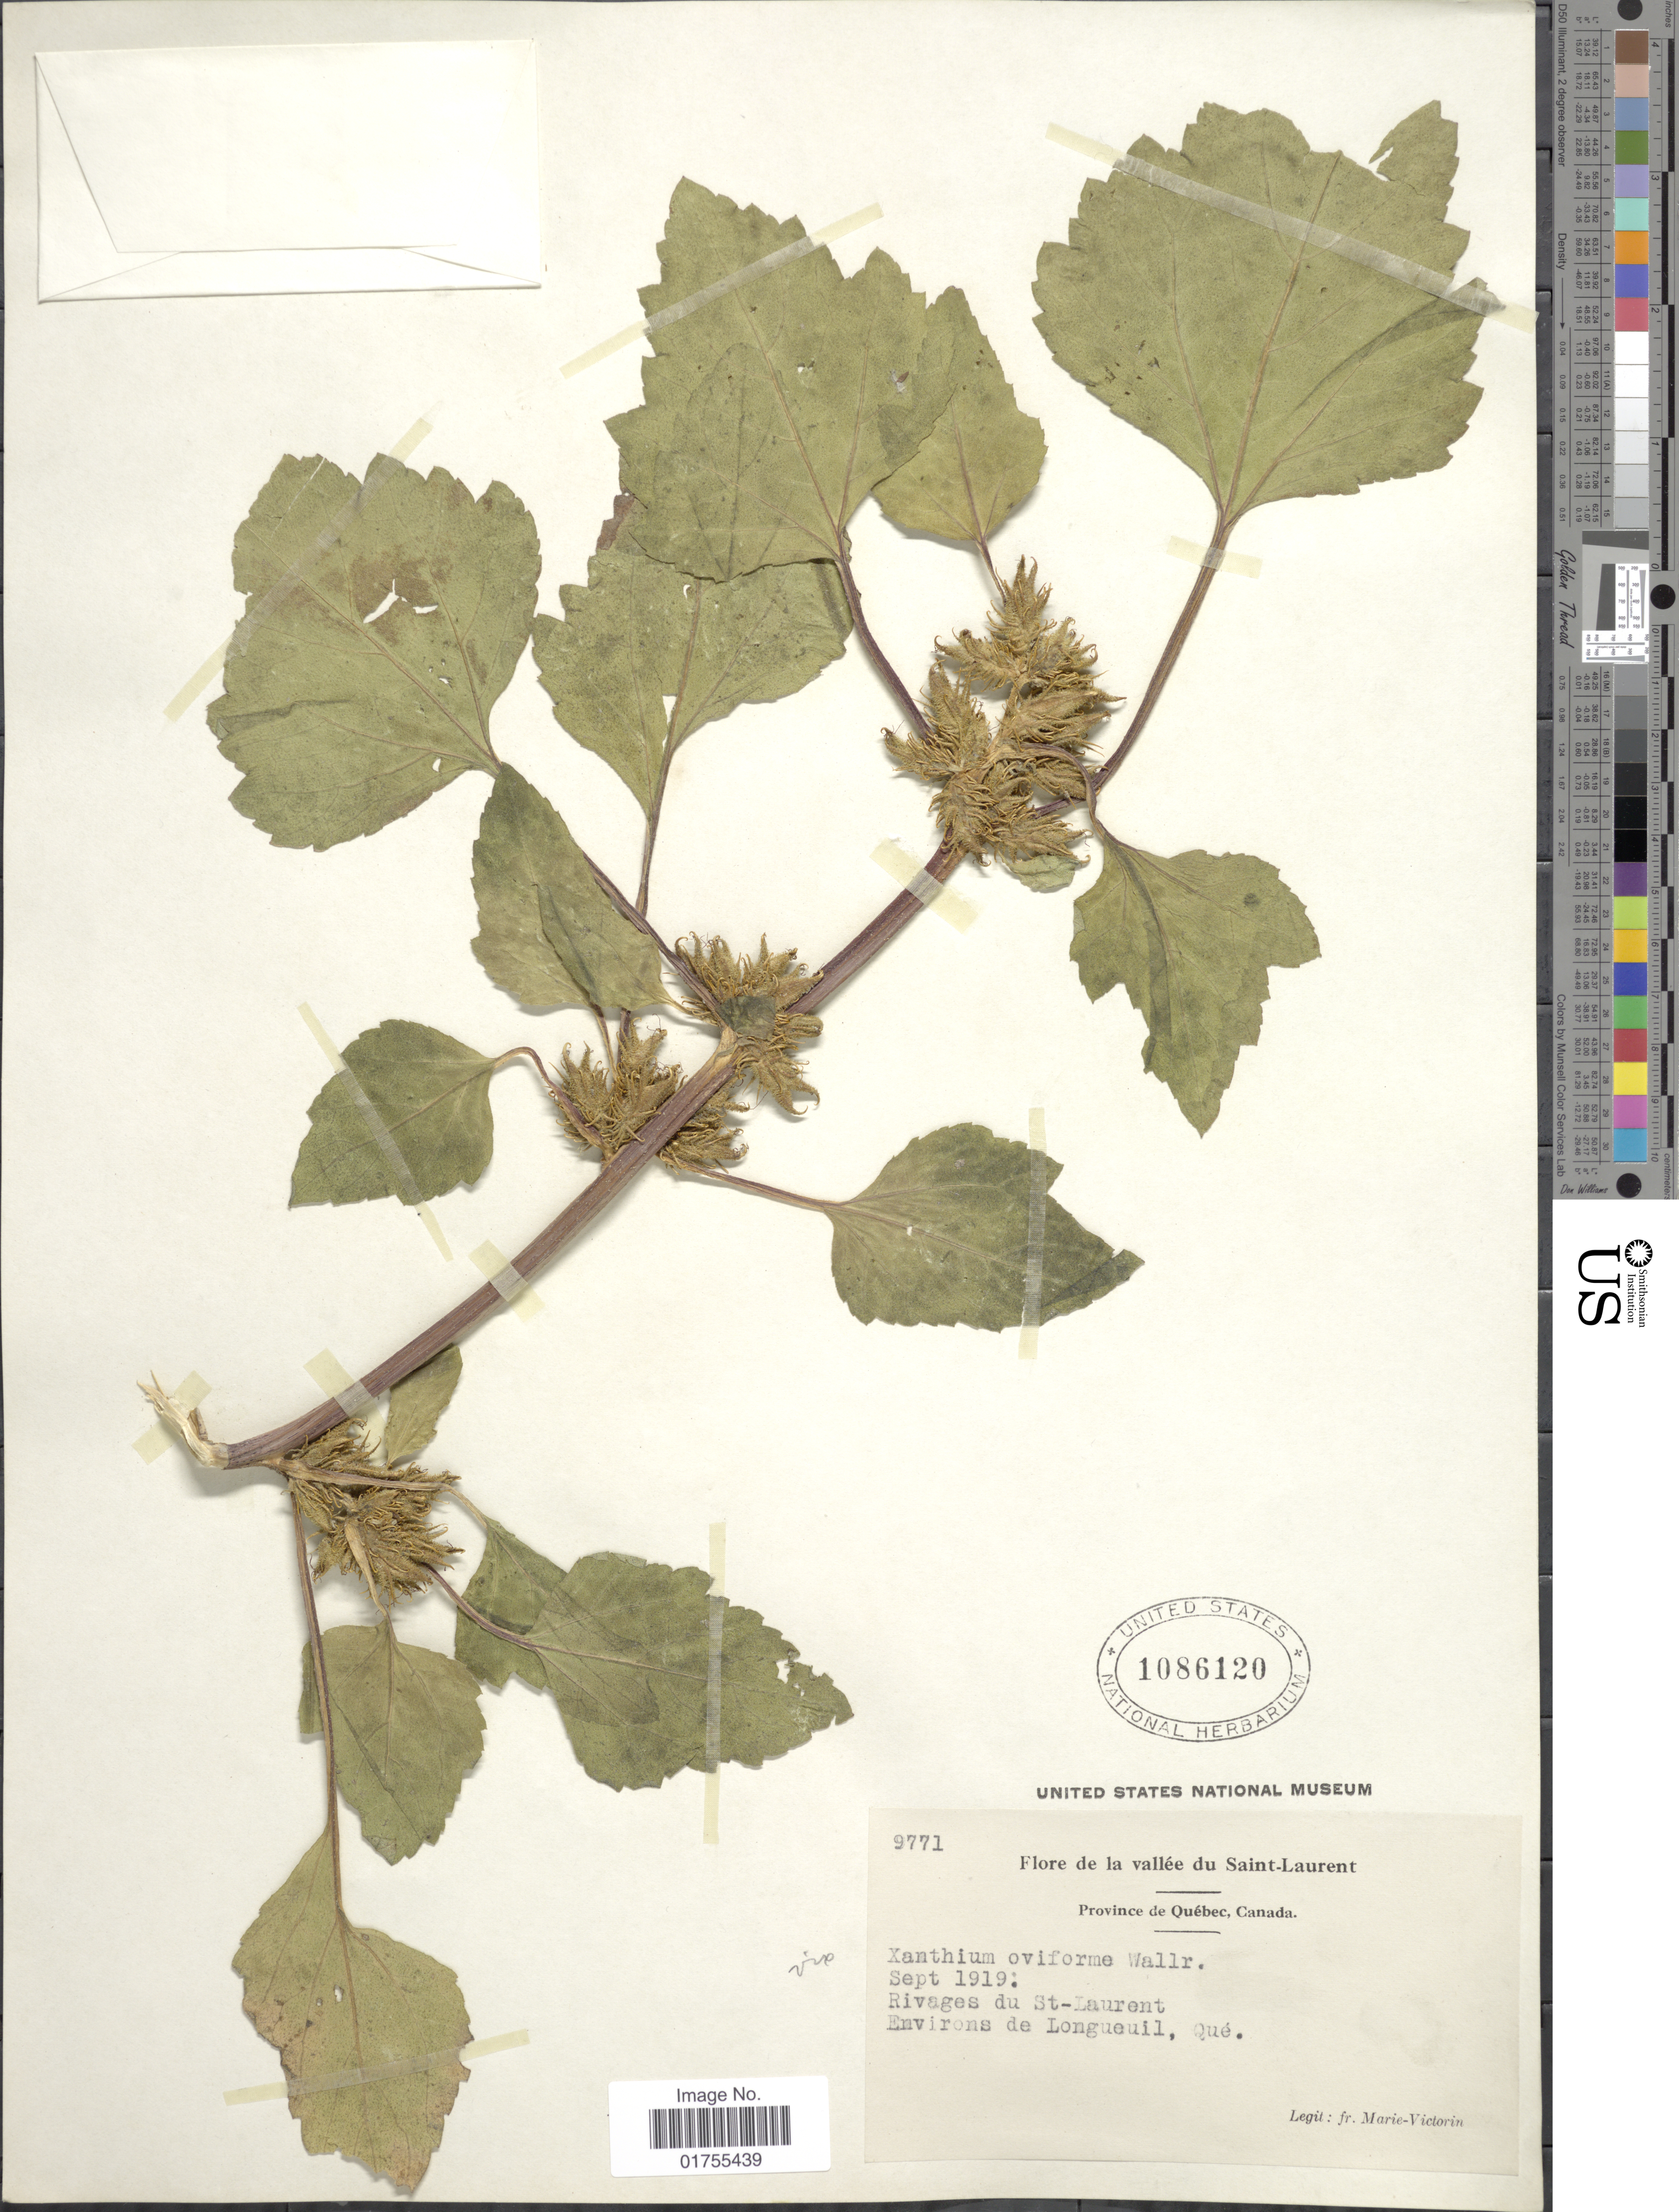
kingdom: Plantae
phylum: Tracheophyta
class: Magnoliopsida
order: Asterales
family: Asteraceae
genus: Xanthium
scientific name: Xanthium sp.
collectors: F. Marie-Victorin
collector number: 9771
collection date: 1919-09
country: Canada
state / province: Quebec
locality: De la vallée de Saint-Laurent, Rivages du St.-Laurent Environs de Longueuil, Que.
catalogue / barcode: US 1086120